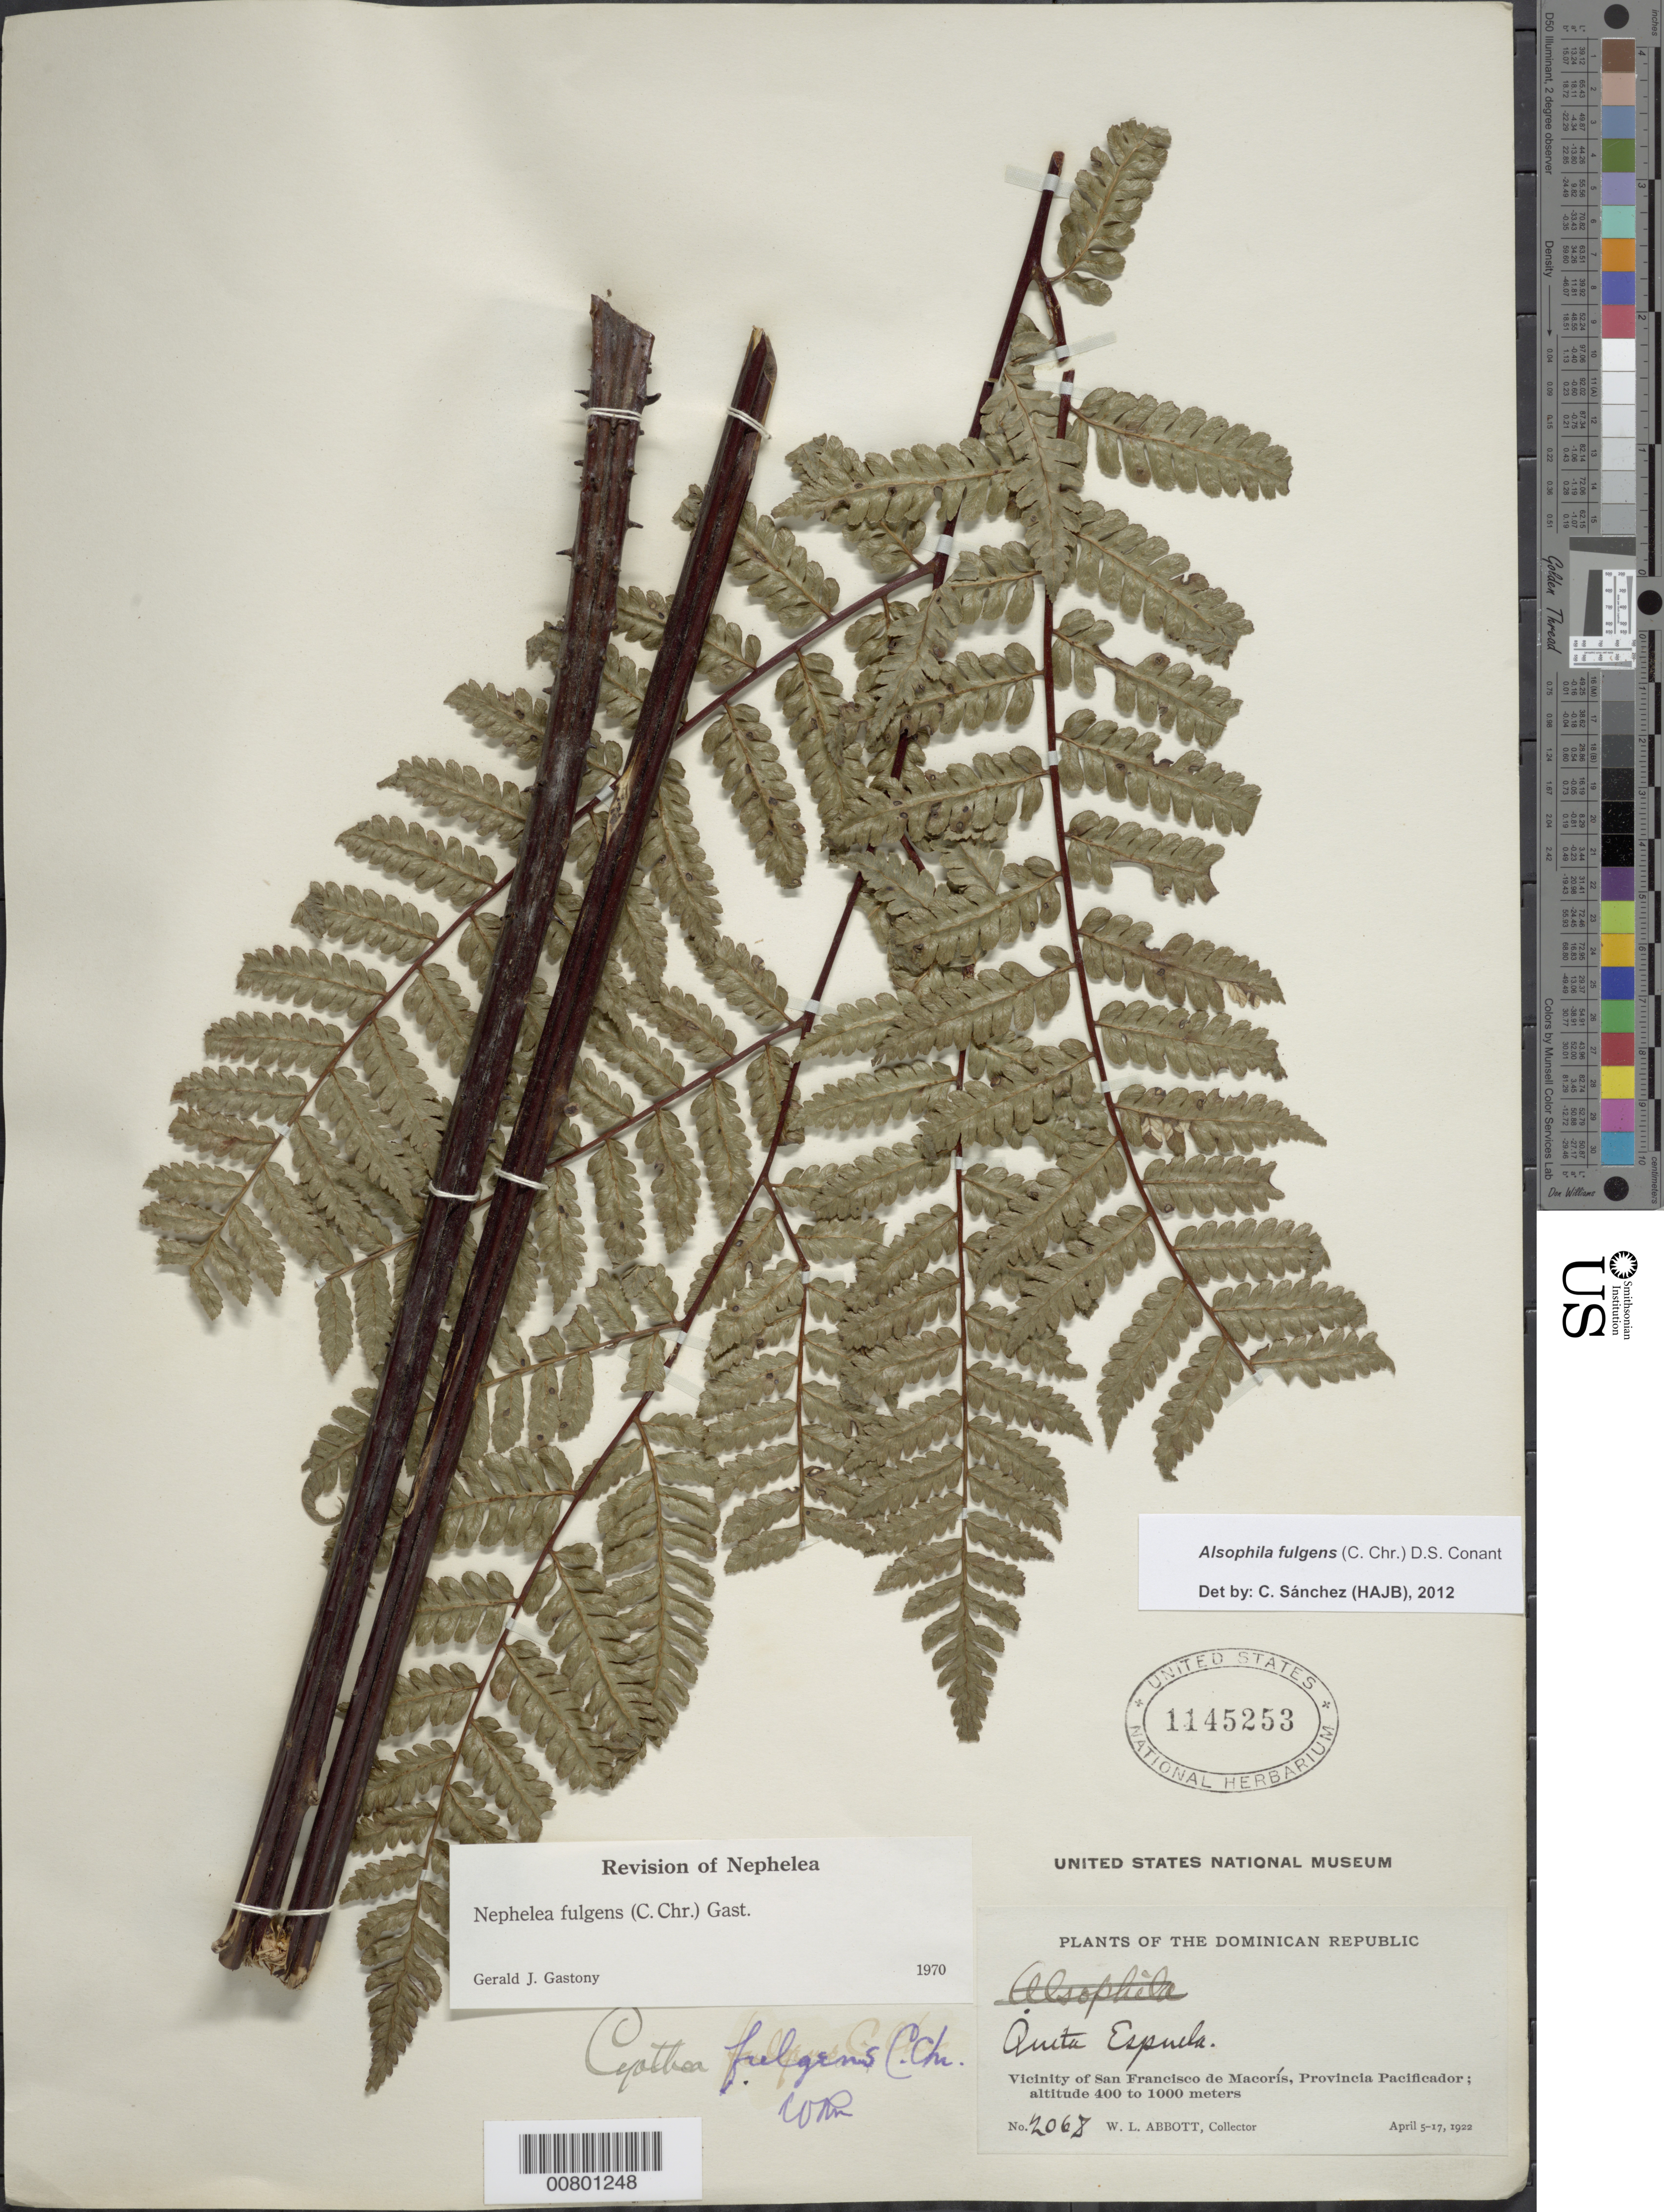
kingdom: Plantae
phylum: Tracheophyta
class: Polypodiopsida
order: Cyatheales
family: Cyatheaceae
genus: Alsophila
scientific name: Alsophila fulgens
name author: (C. Chr.) D.S. Conant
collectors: W. L. Abbott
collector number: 2068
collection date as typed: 05 Apr 1922 to 17 Apr 1922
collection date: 1922-04-05/1922-04-17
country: Dominican Republic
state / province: Duarte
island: Hispaniola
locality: San Francisco de Macorís, Quita Espuela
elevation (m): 400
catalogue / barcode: US 1145253